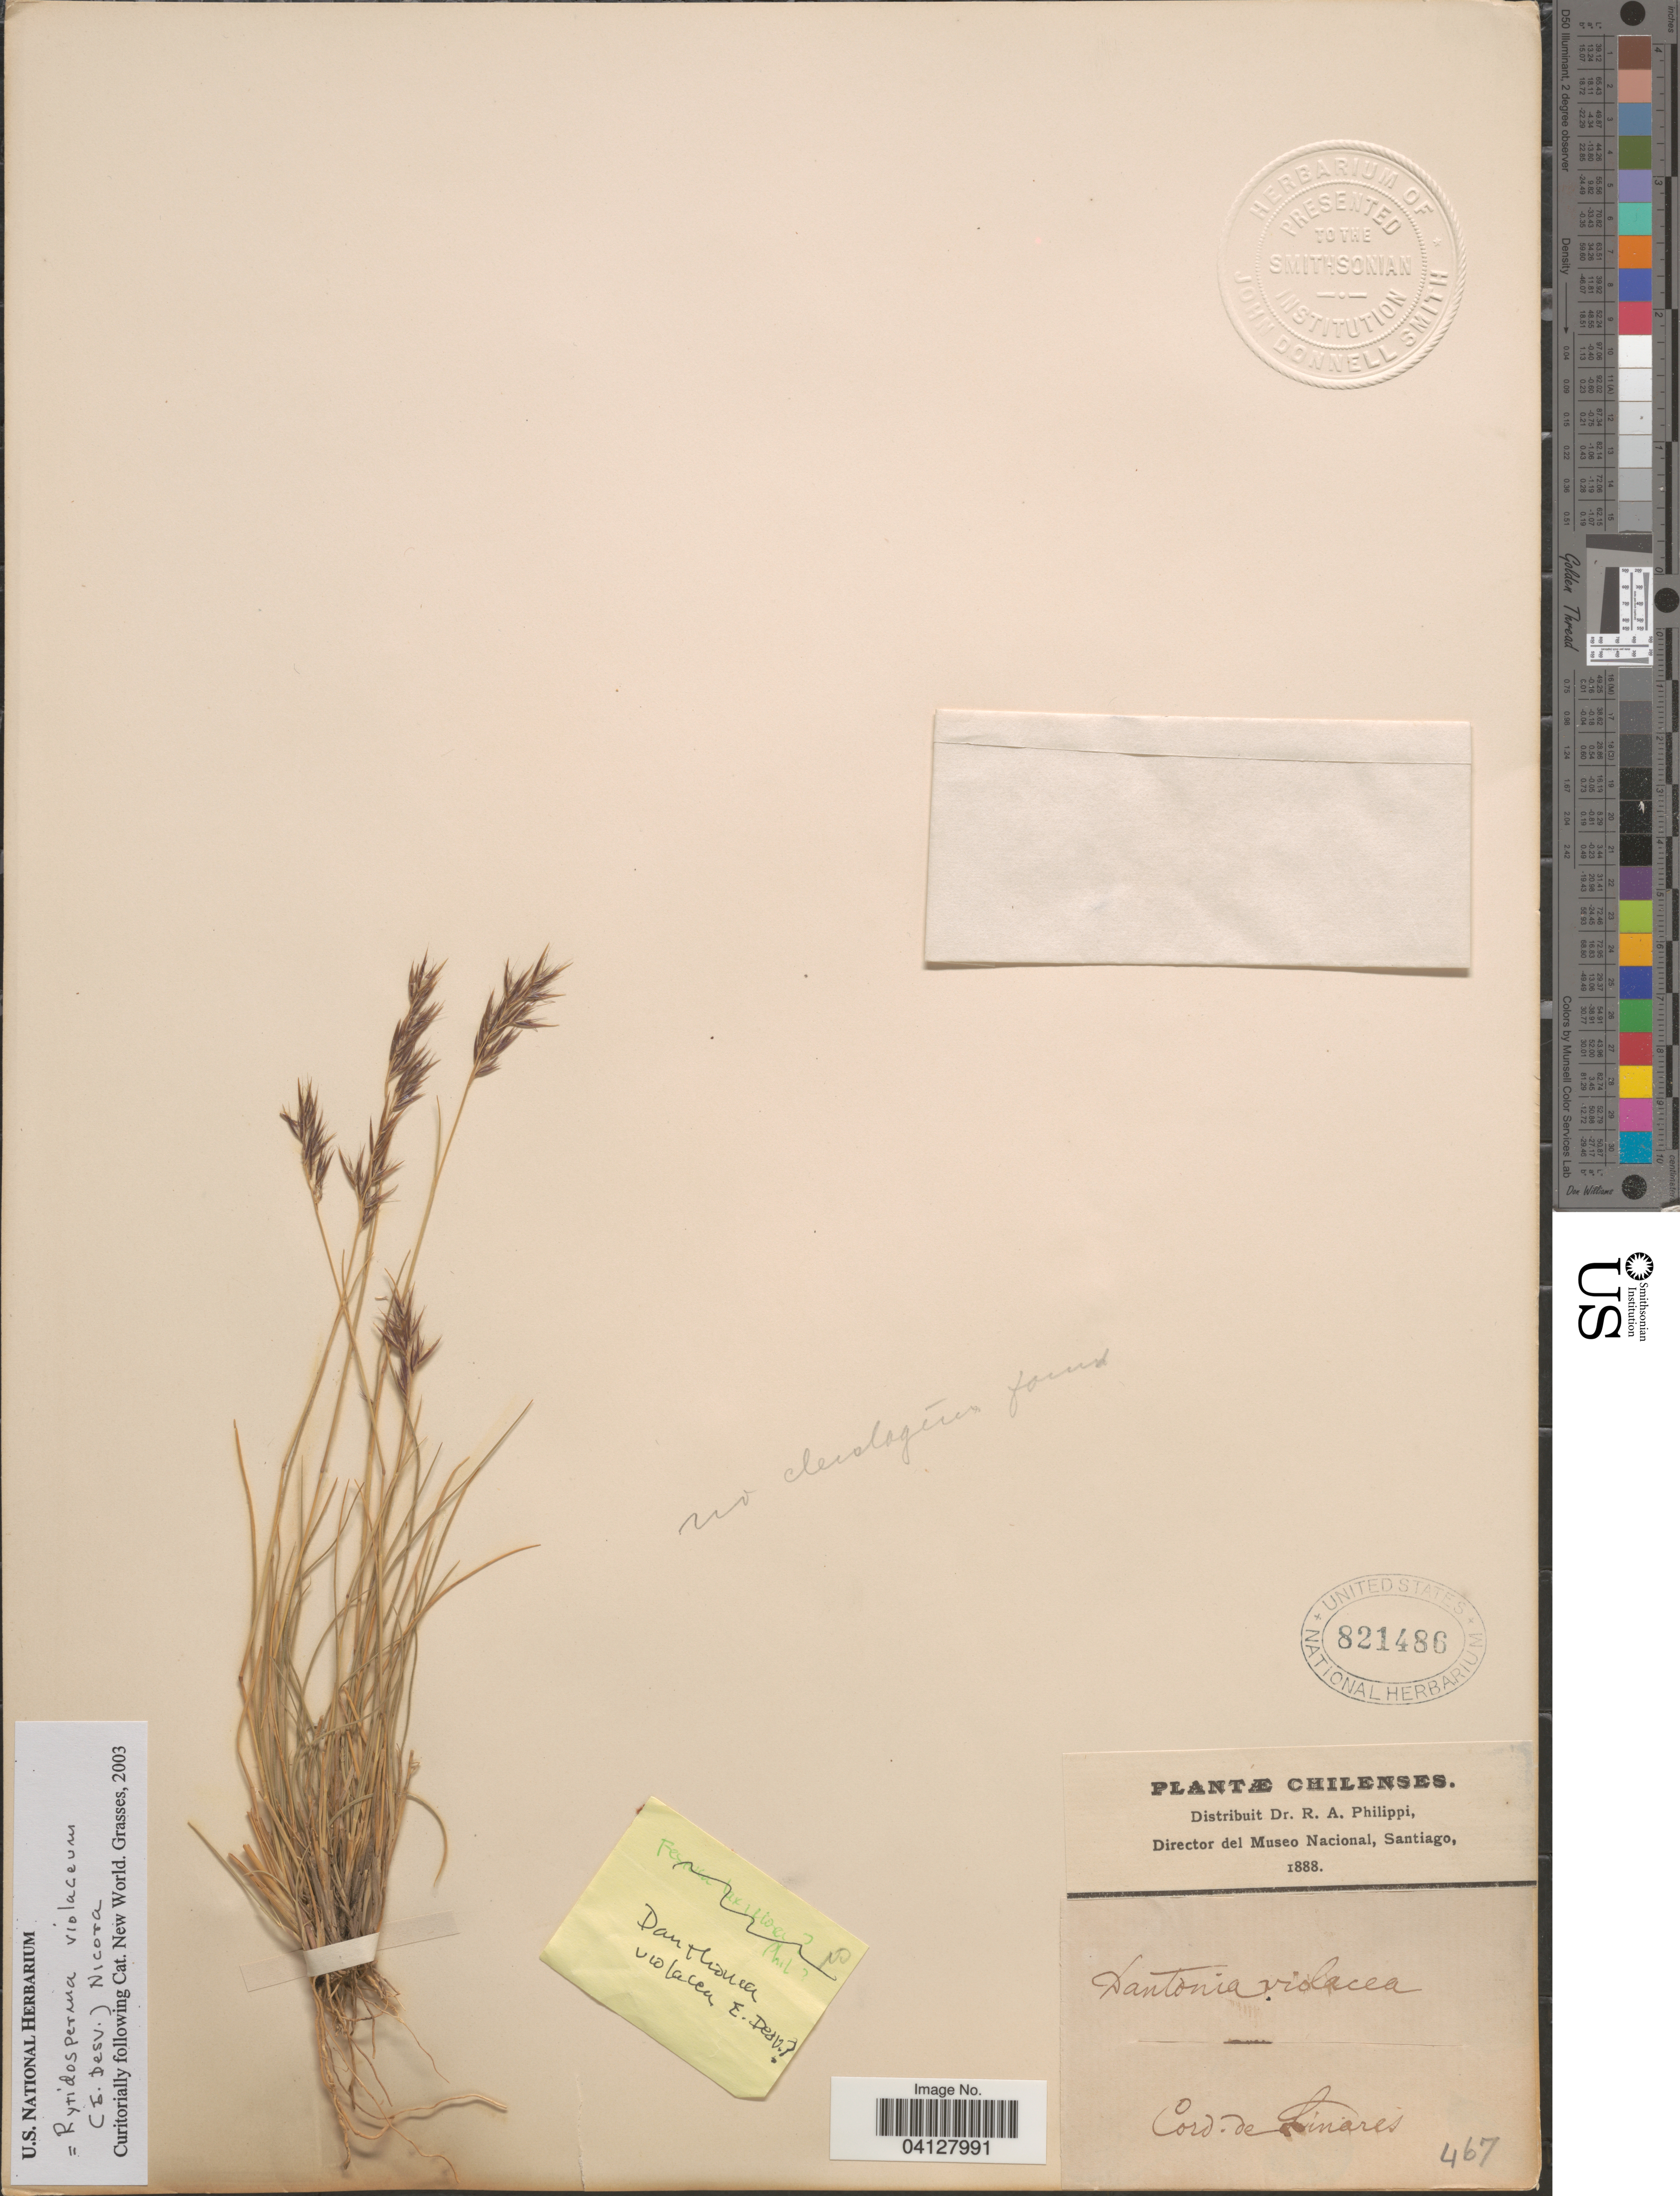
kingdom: Plantae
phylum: Tracheophyta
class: Liliopsida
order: Poales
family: Poaceae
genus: Rytidosperma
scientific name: Rytidosperma violaceum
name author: (É. Desv.) Nicora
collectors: R. A. Philippi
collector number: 467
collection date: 1888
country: Chile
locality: Cord. de Linares.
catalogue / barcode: US 821486